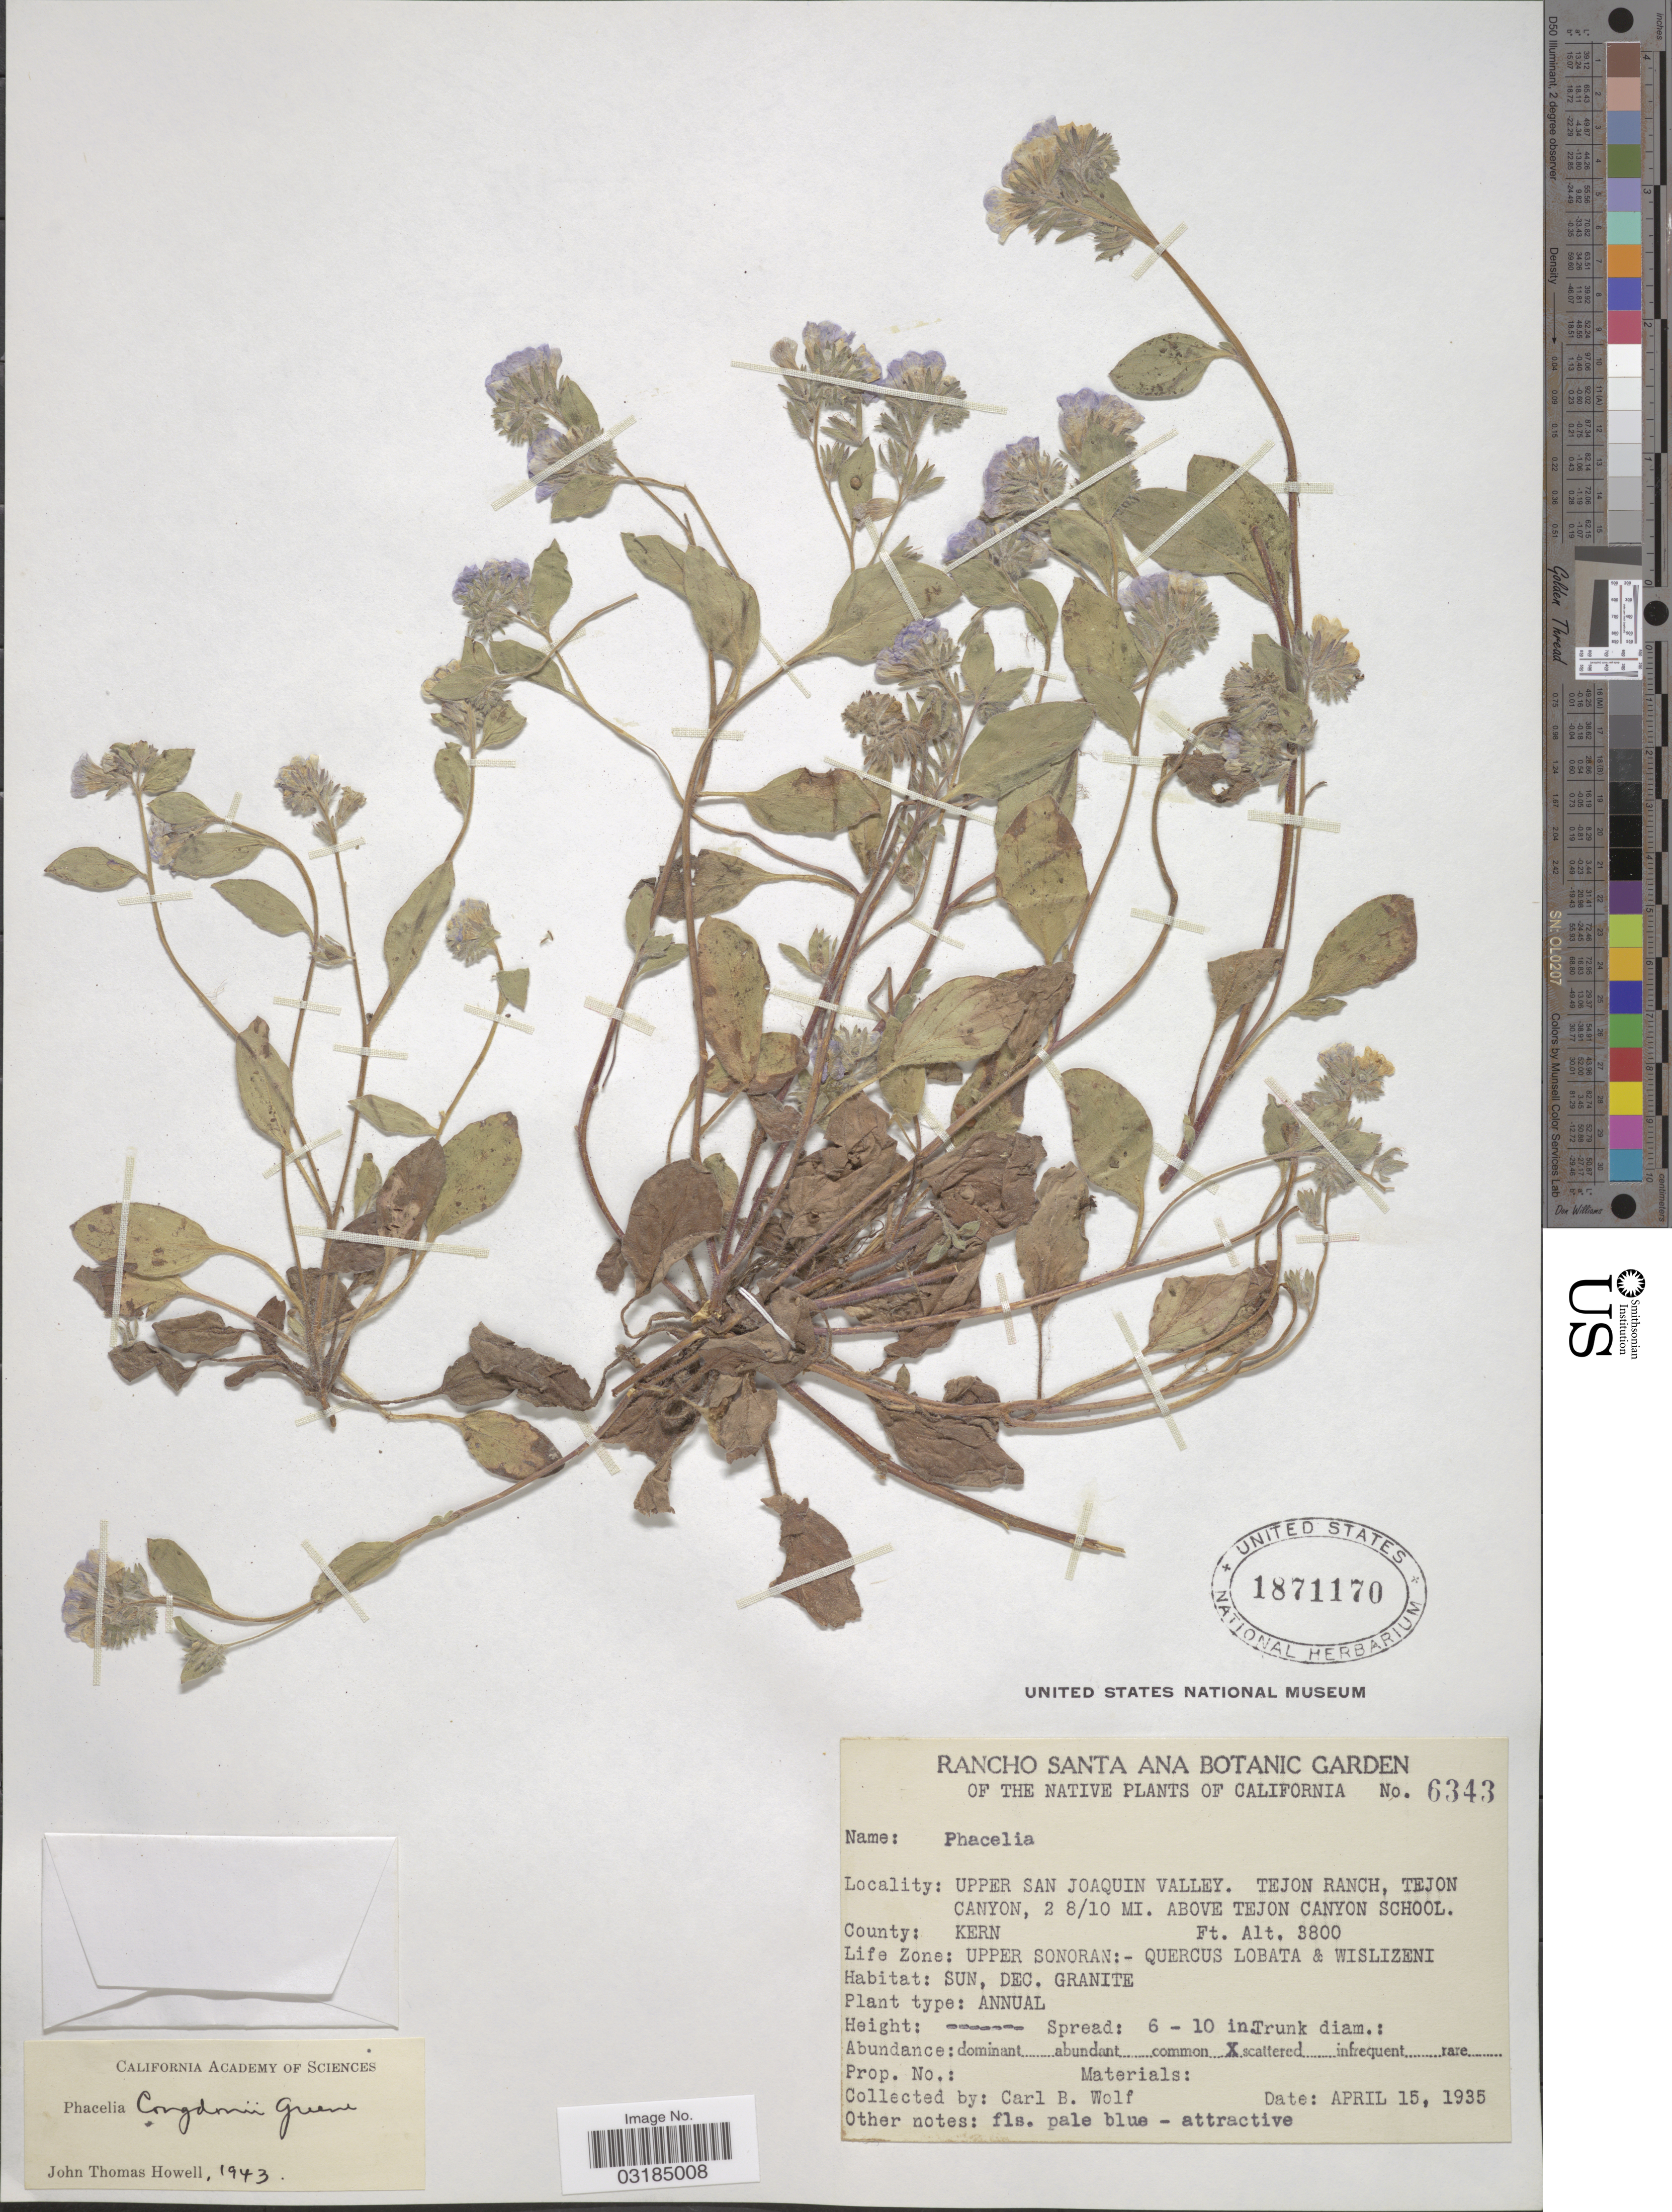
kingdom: Plantae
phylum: Tracheophyta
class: Magnoliopsida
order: Boraginales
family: Hydrophyllaceae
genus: Phacelia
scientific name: Phacelia congdonii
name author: S.W. Greene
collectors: C. B. Wolf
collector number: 6343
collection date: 1935-04-15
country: United States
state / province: California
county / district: Kern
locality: Upper San Joaquin Valley. Tejon Ranch, Tejon Canyon, 2 8/10 mi. above Tejon Canyon School. County: Kern. Life Zone: Upper Sonoran.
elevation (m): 1158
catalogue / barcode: US 1871170